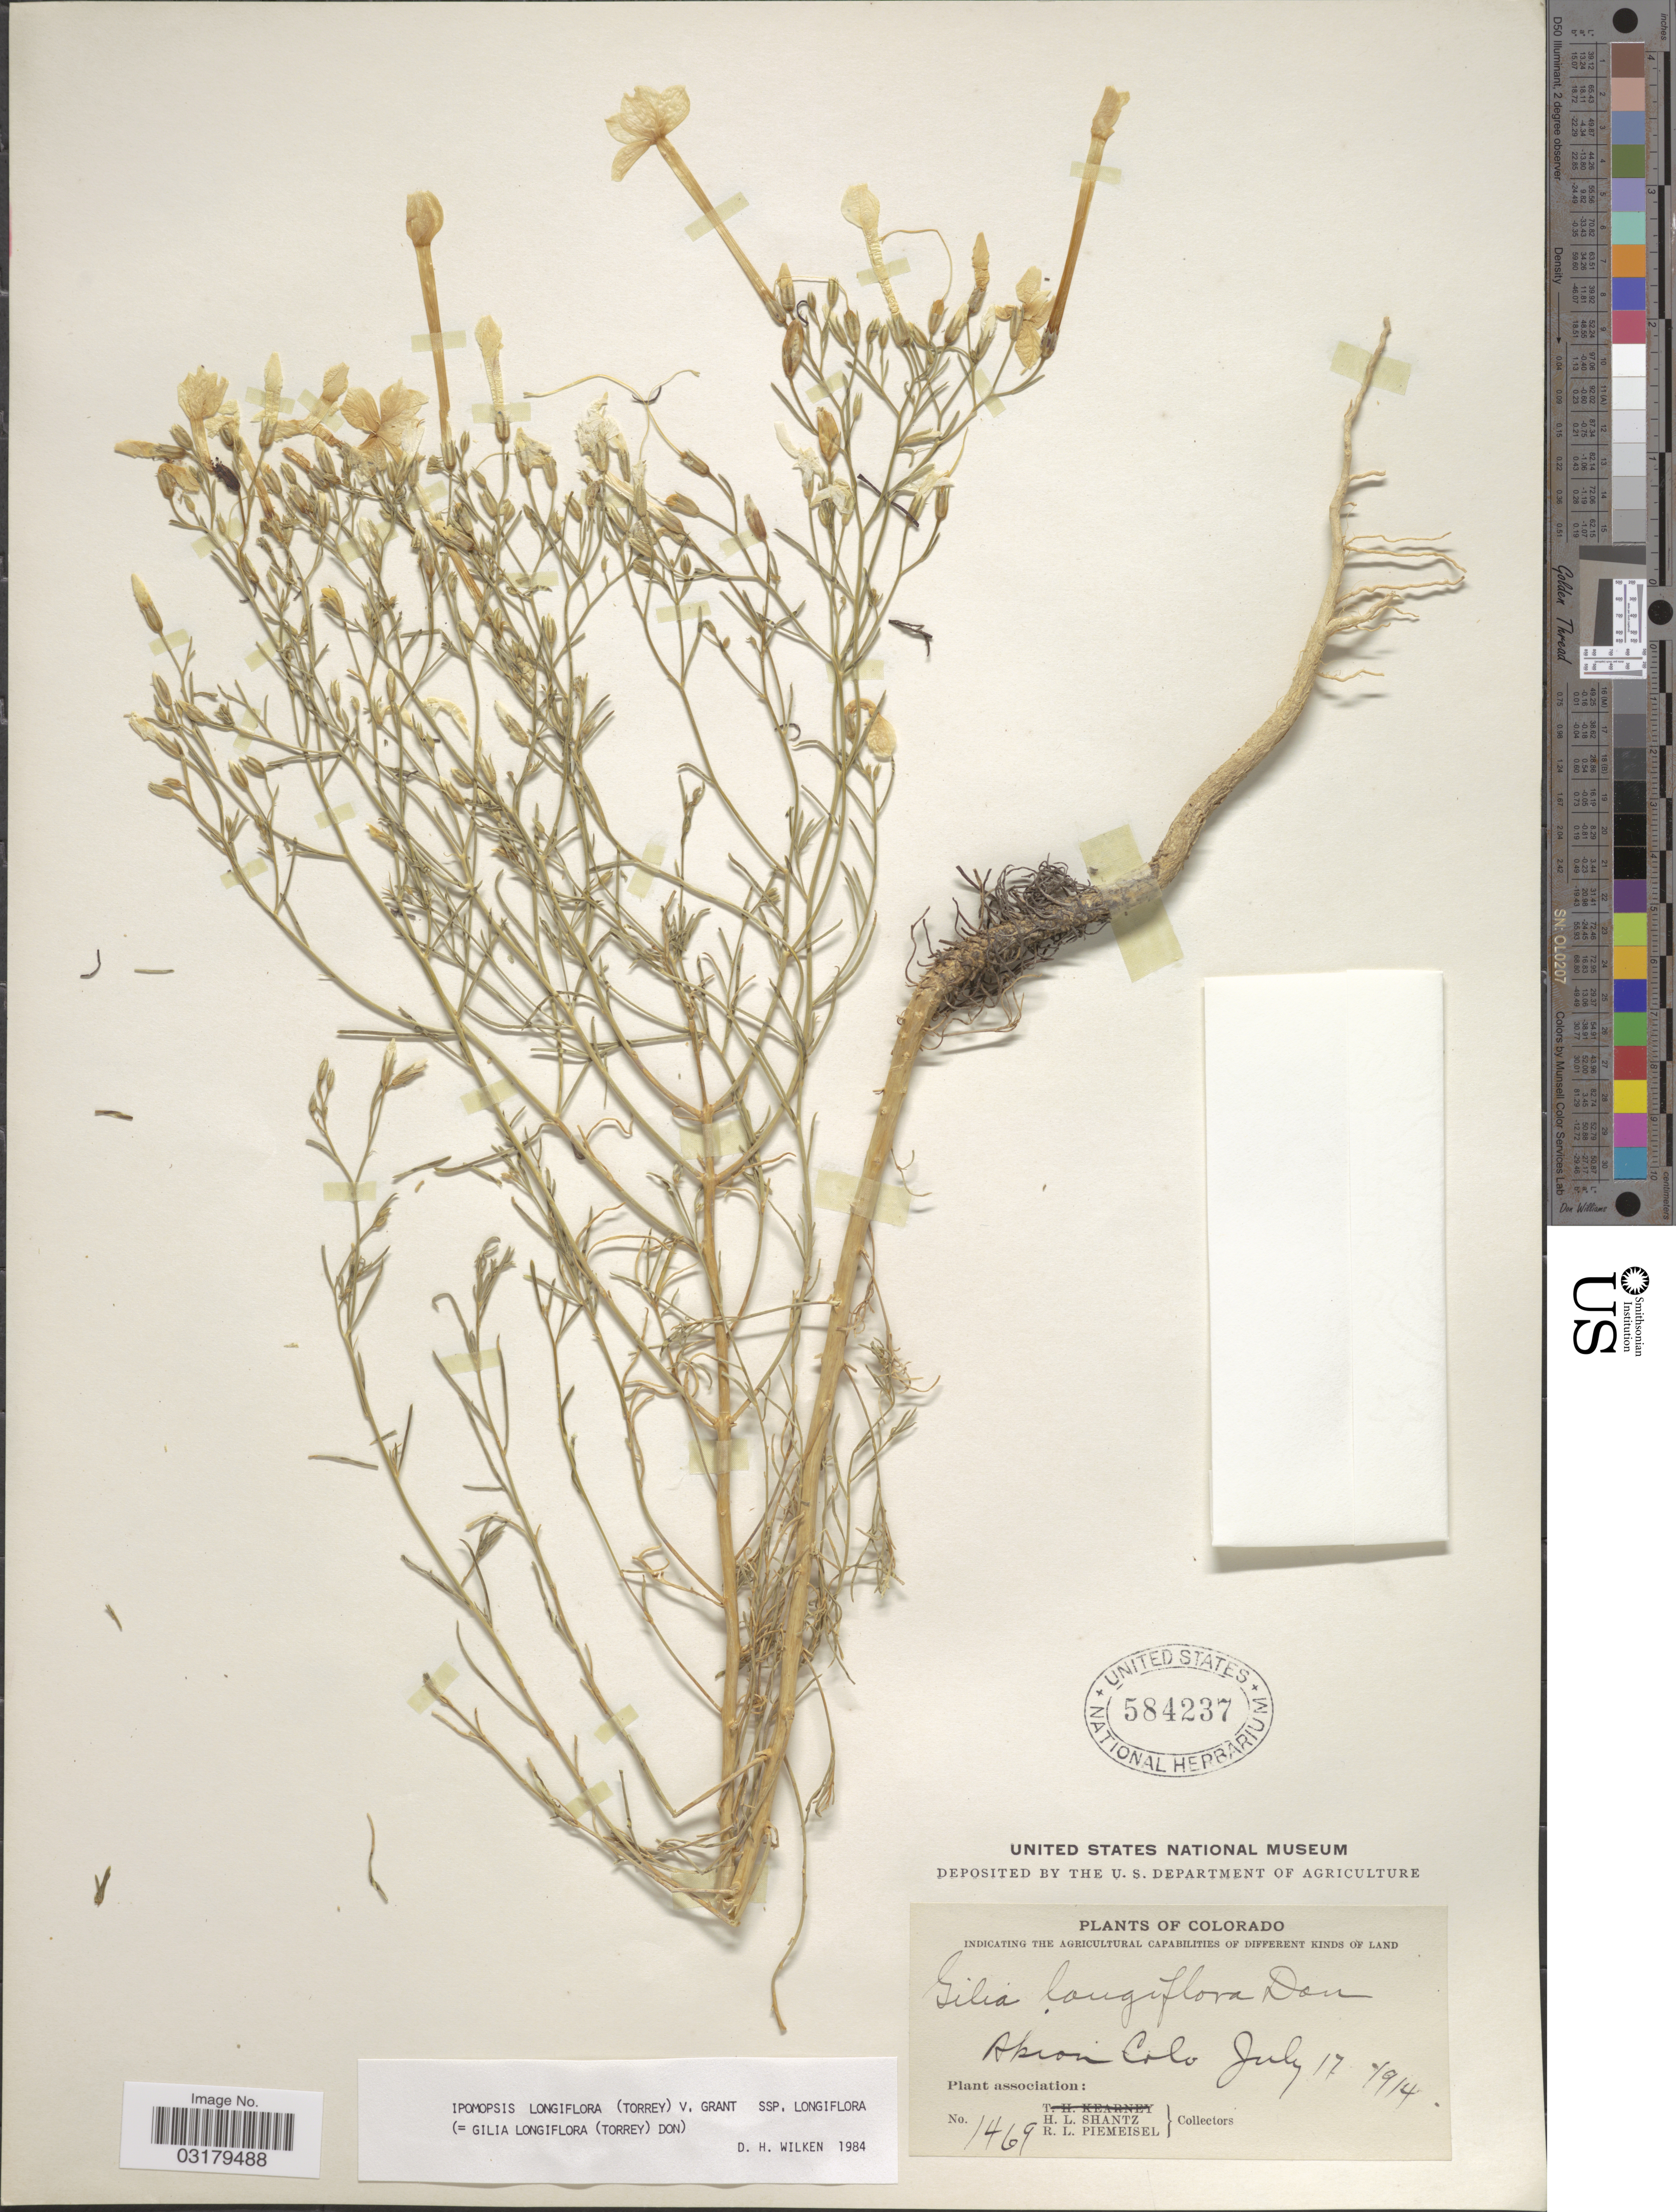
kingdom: Plantae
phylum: Tracheophyta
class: Magnoliopsida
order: Ericales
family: Polemoniaceae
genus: Ipomopsis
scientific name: Ipomopsis longiflora subsp. longiflora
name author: (Torr.) V.E. Grant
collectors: H. Shantz & R. L. Piemeisel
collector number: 1469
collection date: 1914-07-17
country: United States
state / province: Colorado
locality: Akron.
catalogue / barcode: US 584237